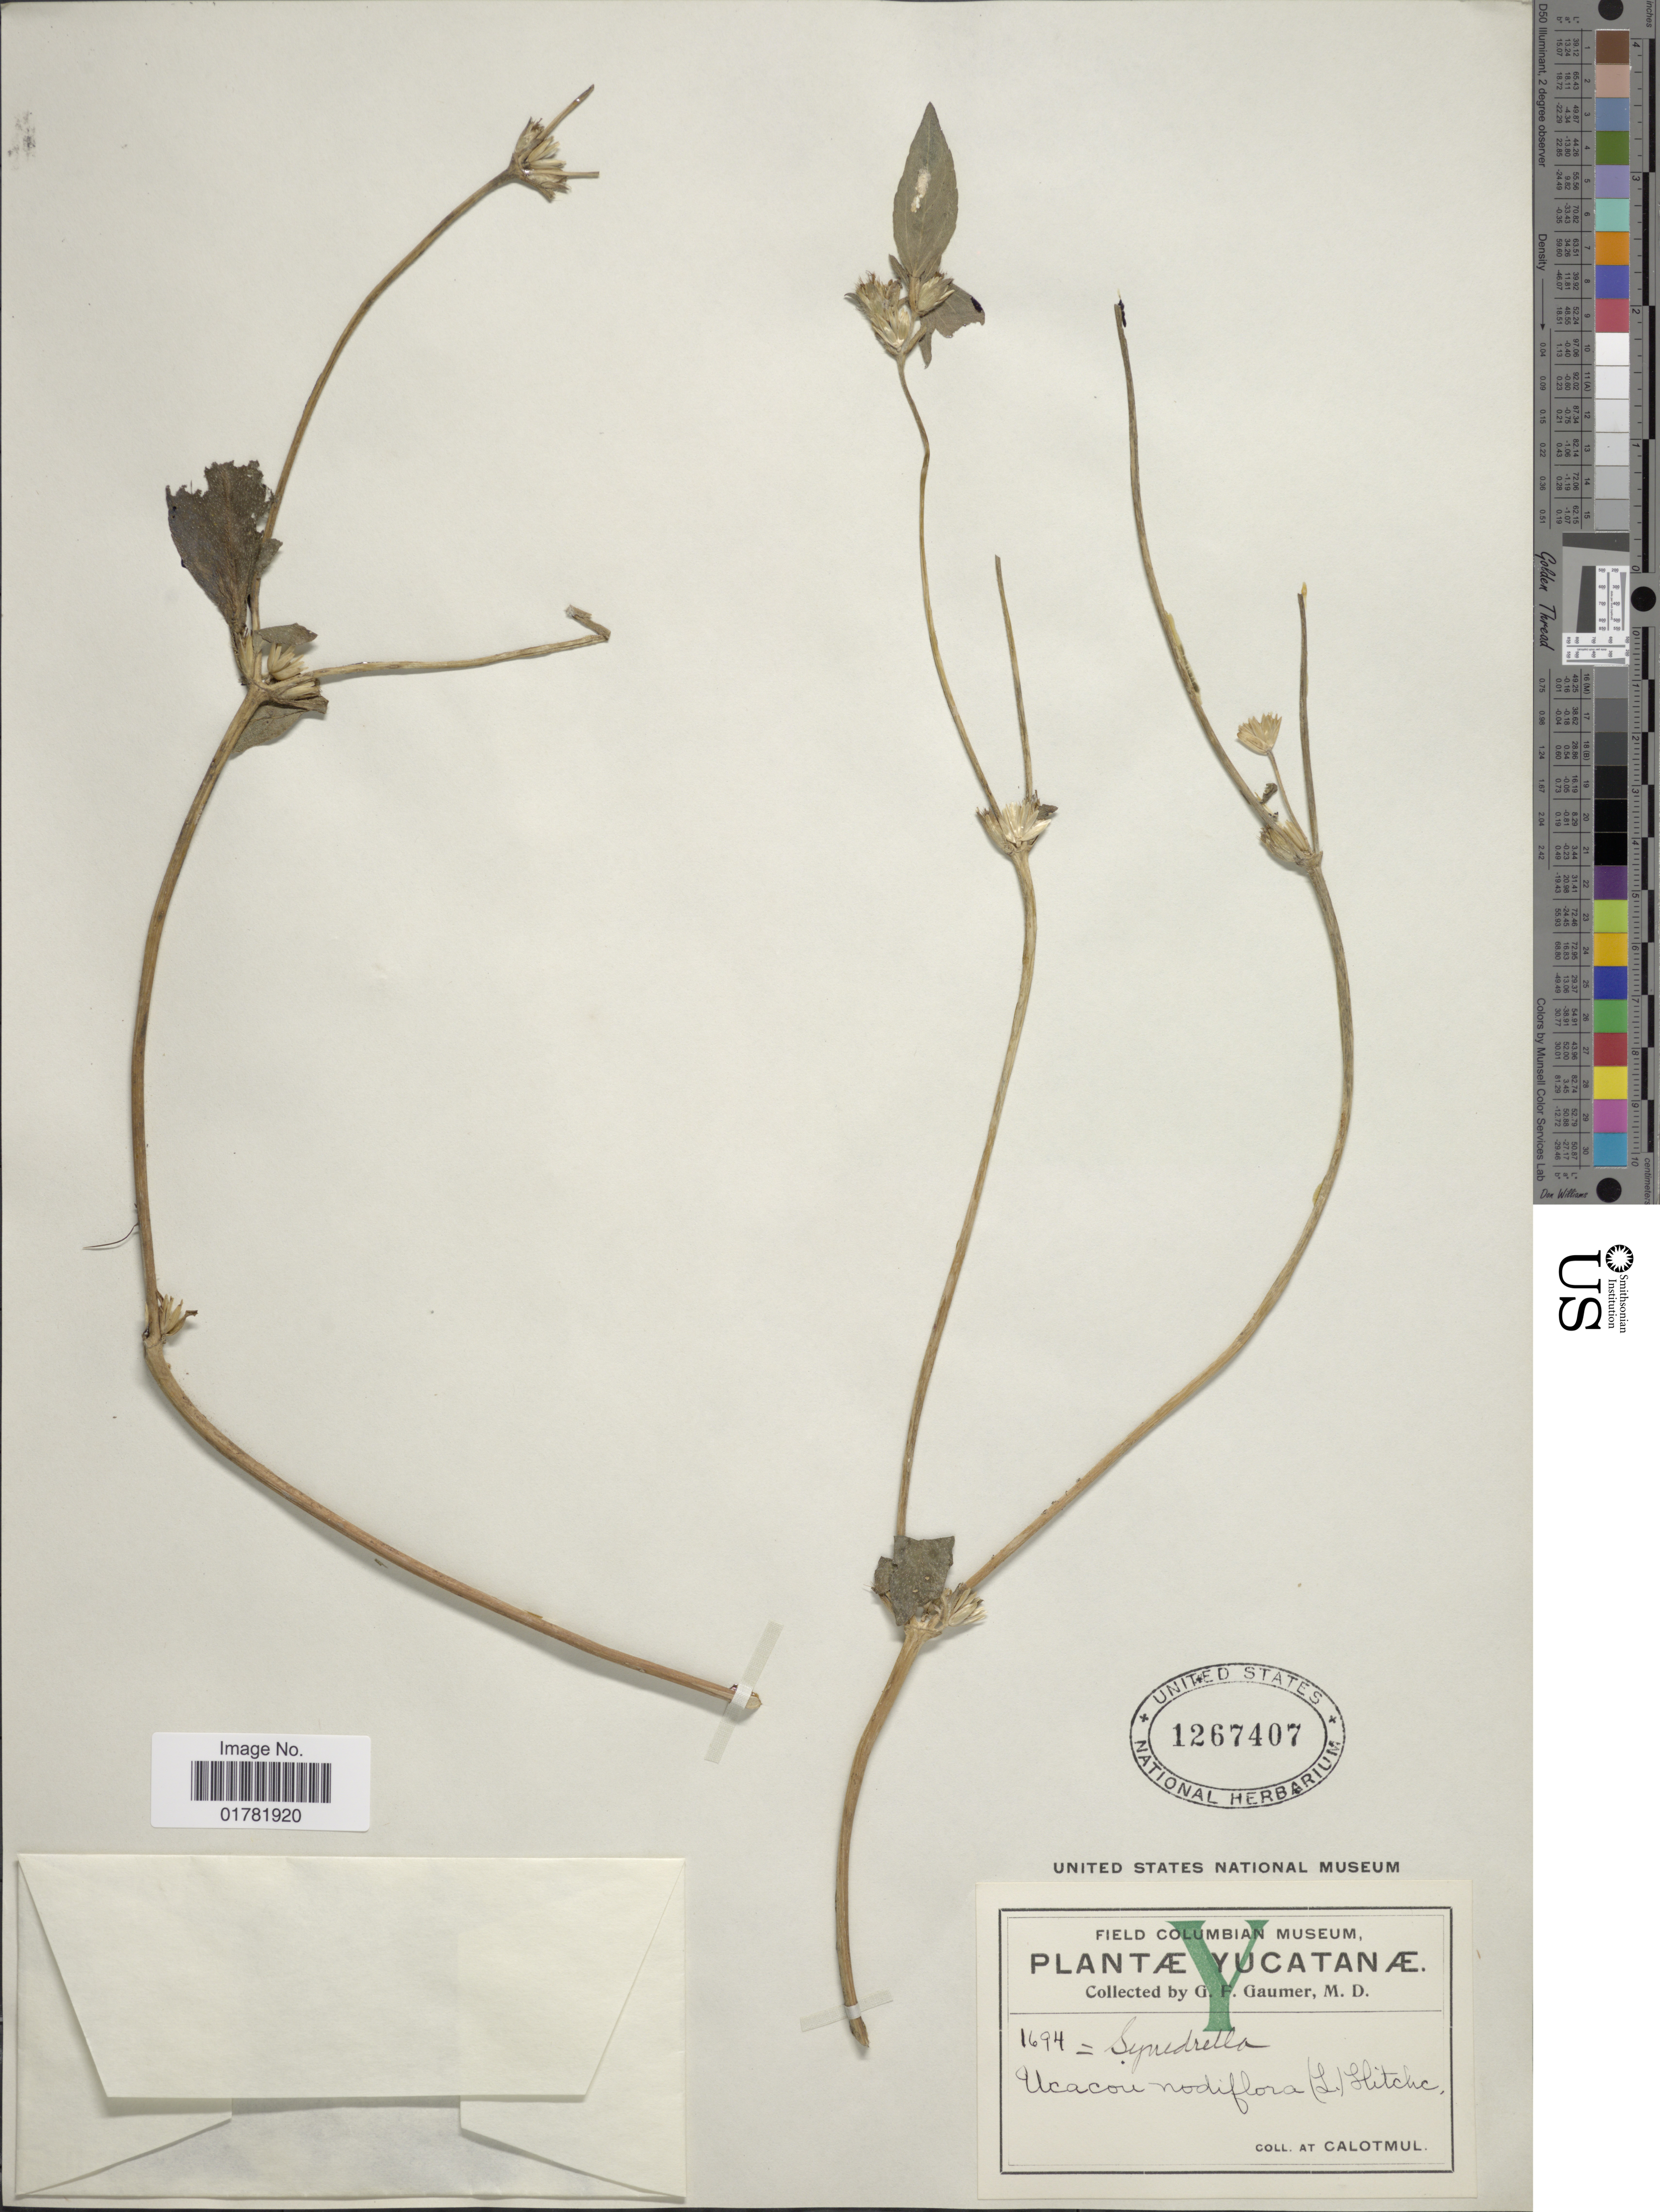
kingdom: Plantae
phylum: Tracheophyta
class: Magnoliopsida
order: Asterales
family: Asteraceae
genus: Synedrella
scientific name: Synedrella nodiflora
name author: (L.) Gaertn.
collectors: G. F. Gaumer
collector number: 1694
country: Mexico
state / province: Yucatán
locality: At Calotmul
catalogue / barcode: US 1267407